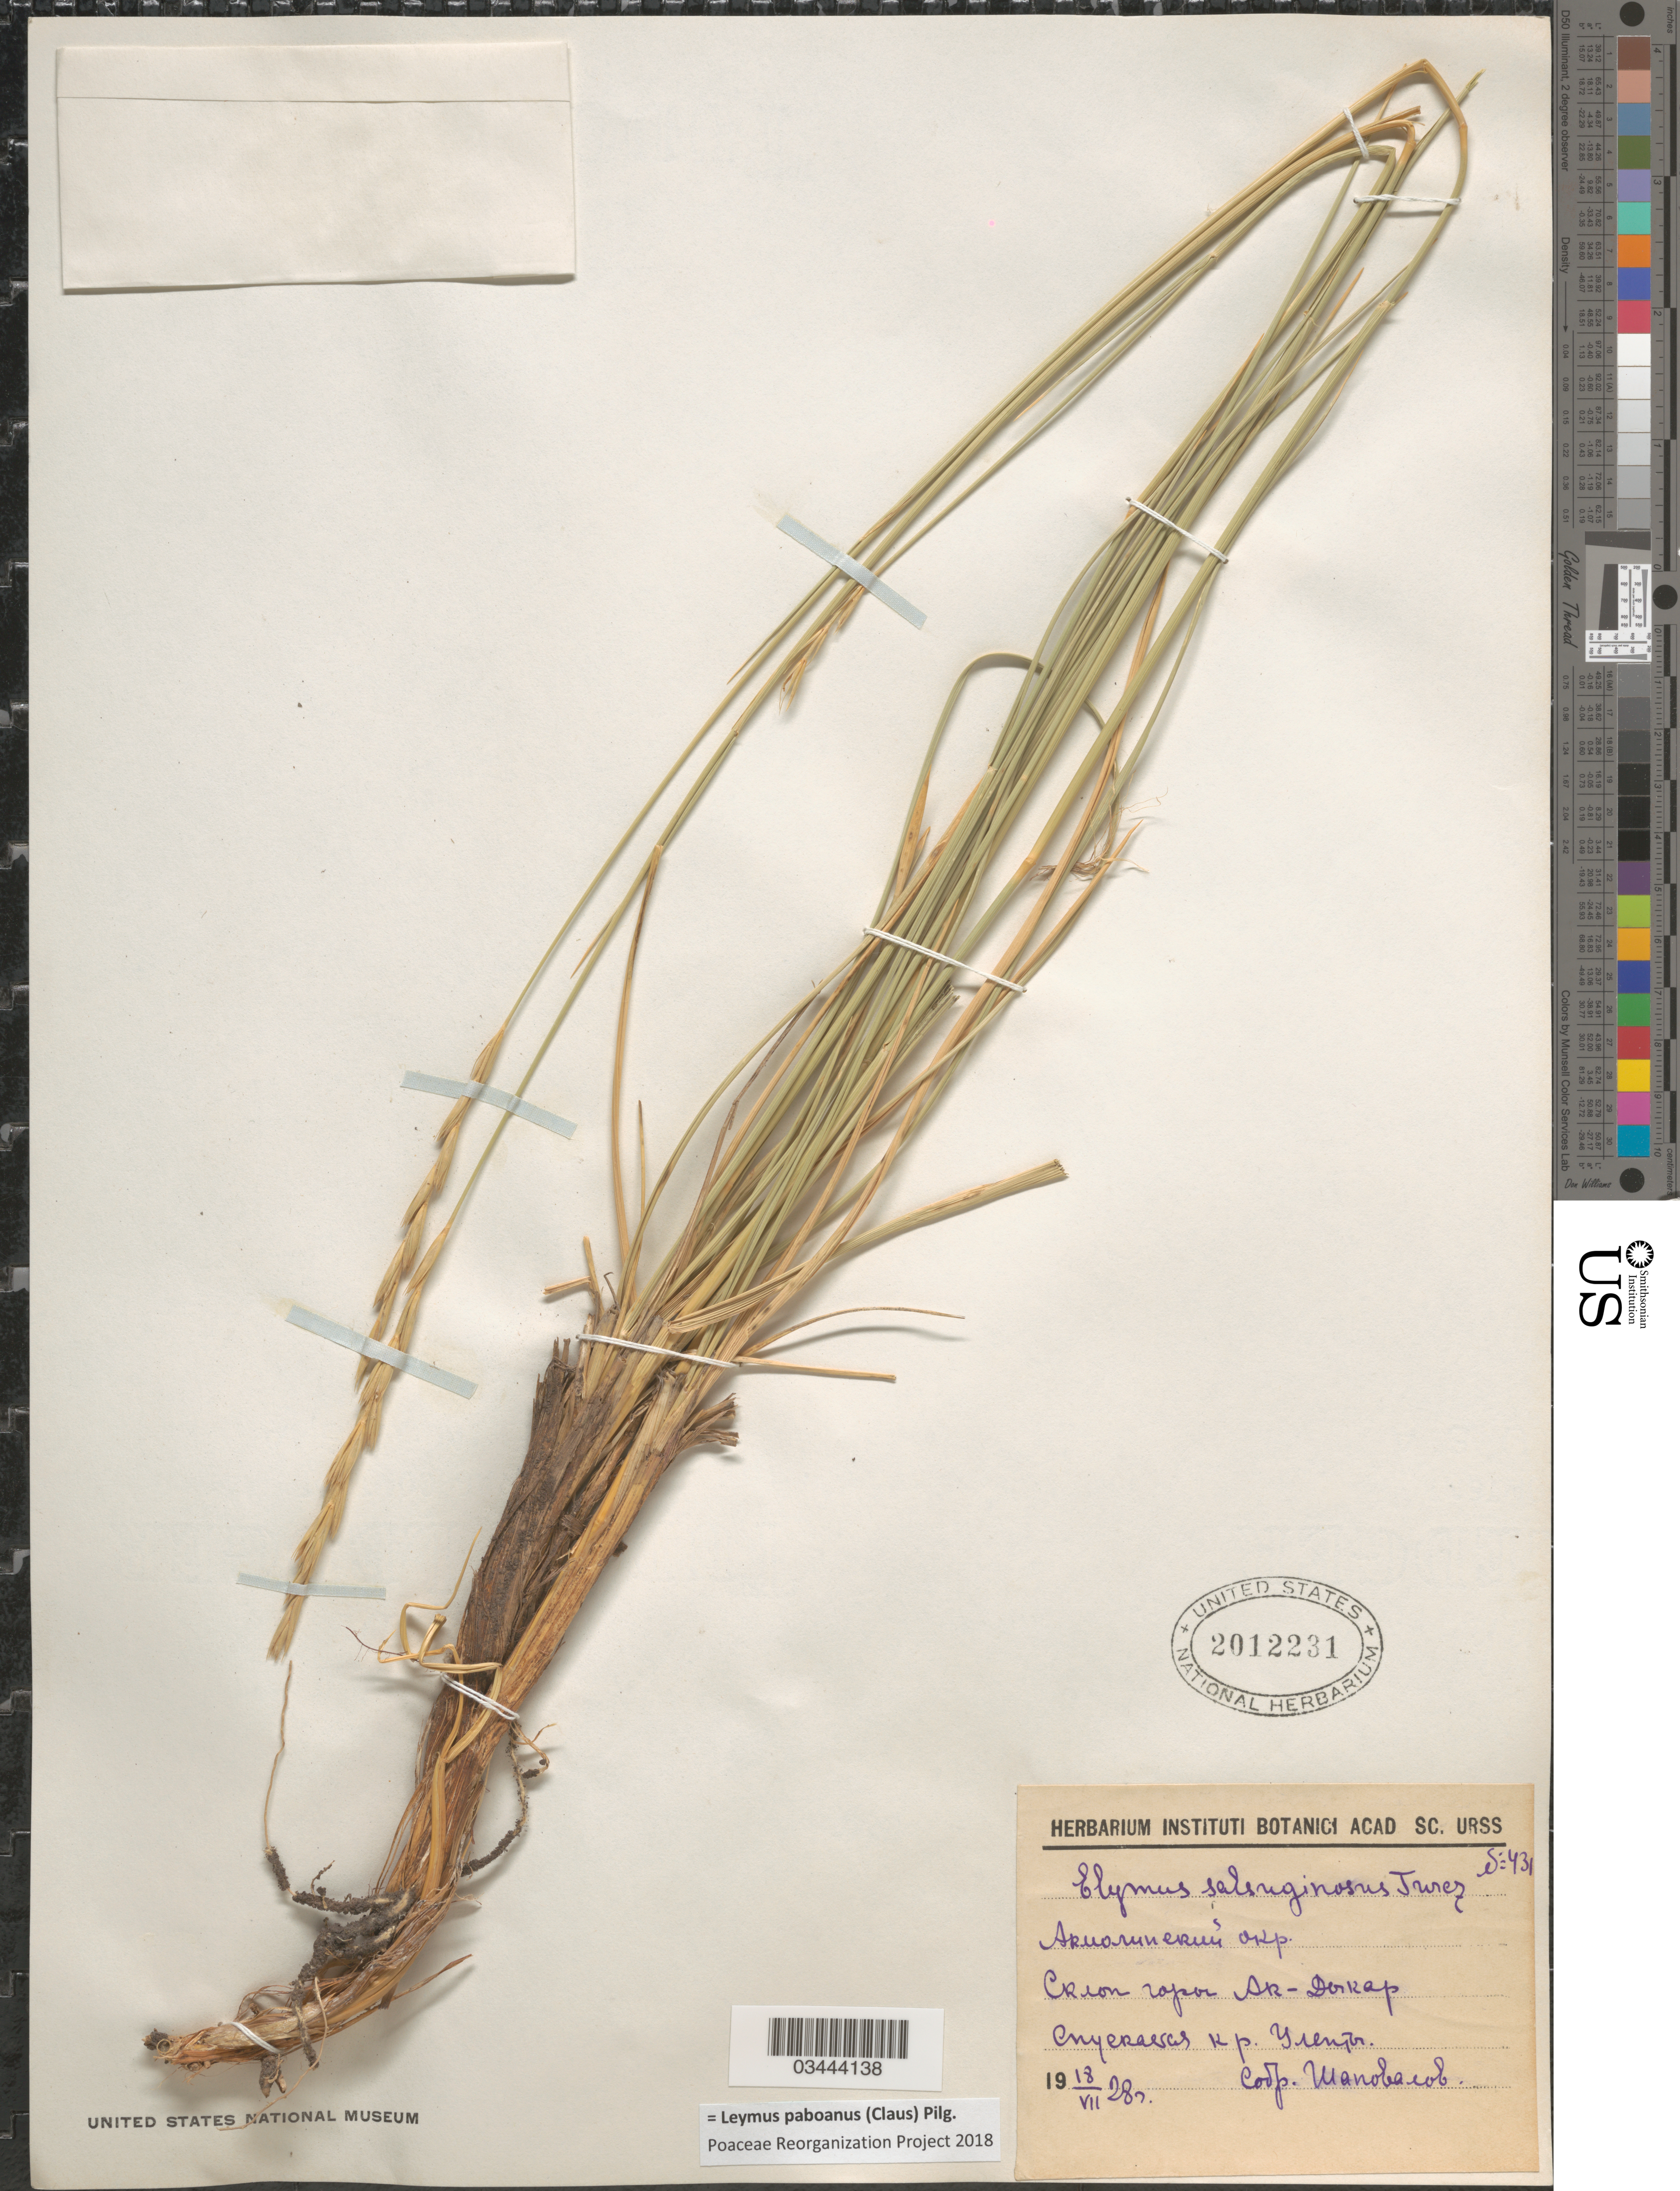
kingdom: Plantae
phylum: Tracheophyta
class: Liliopsida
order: Poales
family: Poaceae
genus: Leymus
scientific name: Leymus paboanus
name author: (Claus) Pilg.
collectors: Shapovalov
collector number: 431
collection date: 1928-07-18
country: Kazakhstan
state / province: Aqmola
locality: Slopes of Ak-Dykar near river Ulenty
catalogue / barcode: US 2012231